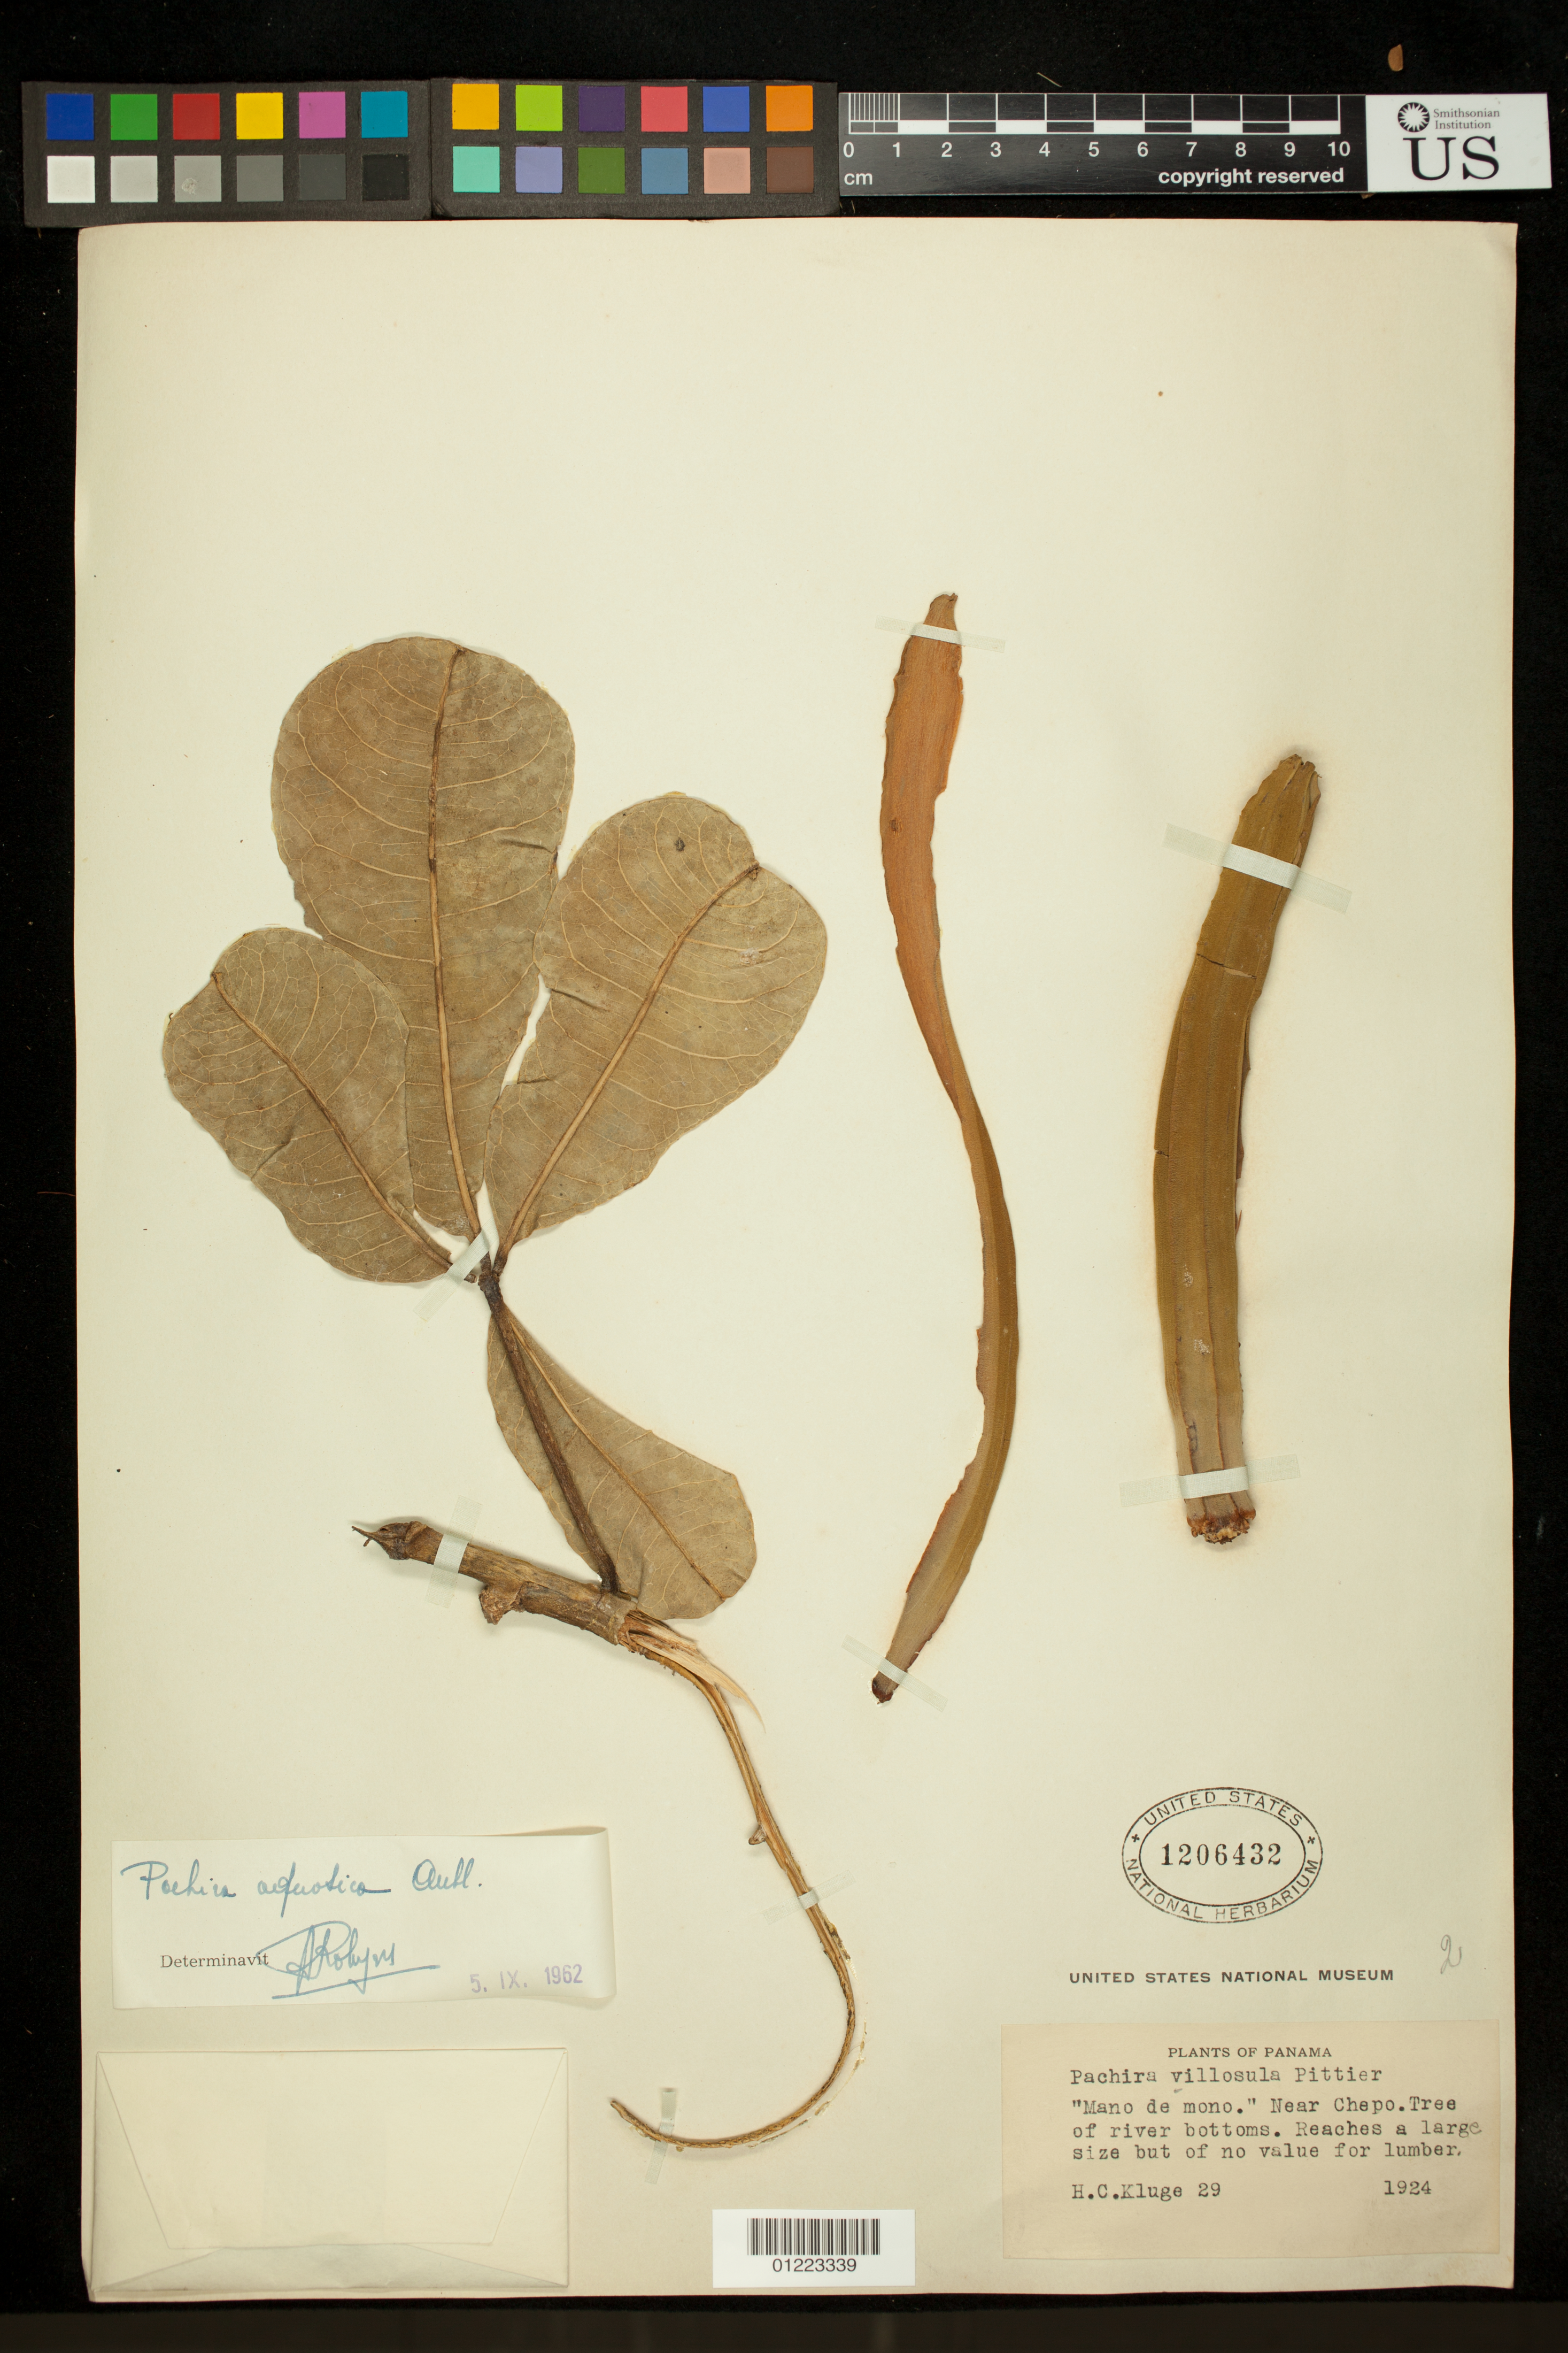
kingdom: Plantae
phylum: Tracheophyta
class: Magnoliopsida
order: Malvales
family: Malvaceae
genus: Pachira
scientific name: Pachira aquatica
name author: Aubl.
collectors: H. C. Kluge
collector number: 29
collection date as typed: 1924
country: Panama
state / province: Panamá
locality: Near Chepo. Tree of river bottoms.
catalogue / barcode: US 1206432